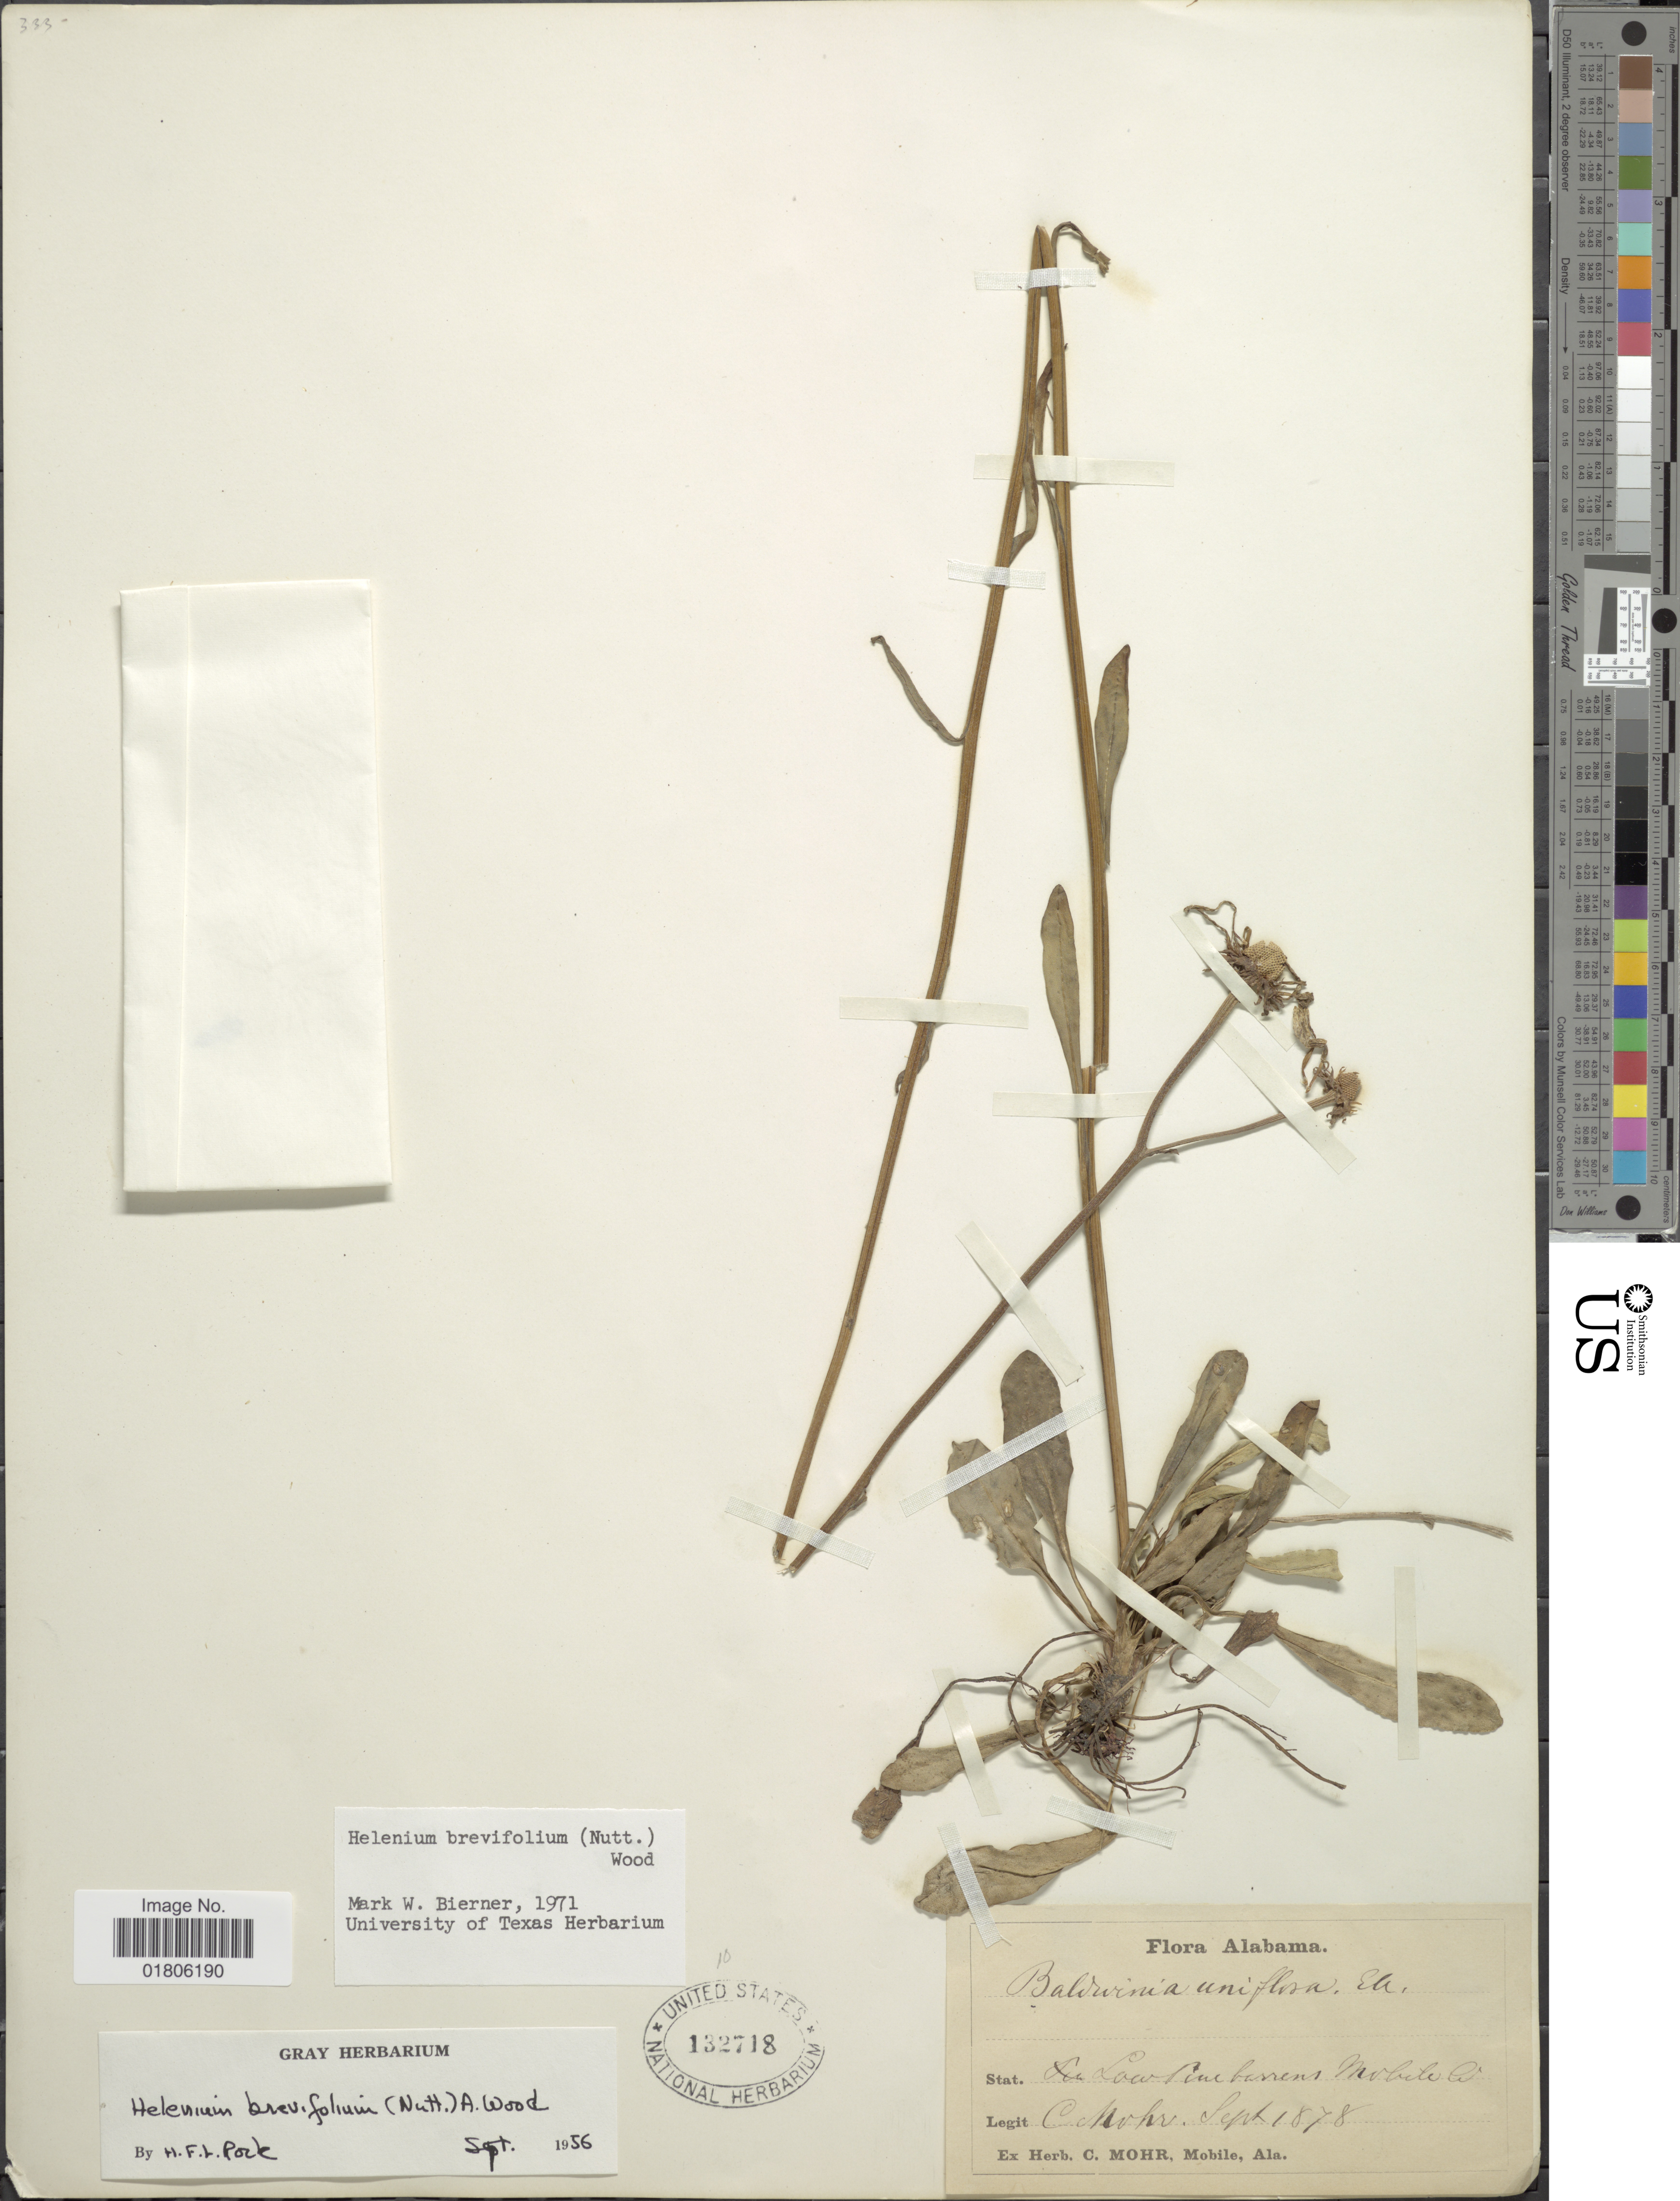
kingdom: Plantae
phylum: Tracheophyta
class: Magnoliopsida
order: Asterales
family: Asteraceae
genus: Helenium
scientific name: Helenium brevifolium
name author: (Nutt.) Alph. Wood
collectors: Mohr, C. T. (herbarium)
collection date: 1878-09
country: United States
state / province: Alabama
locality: Low Pine Barrens, Mobile Co.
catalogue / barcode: US 132718